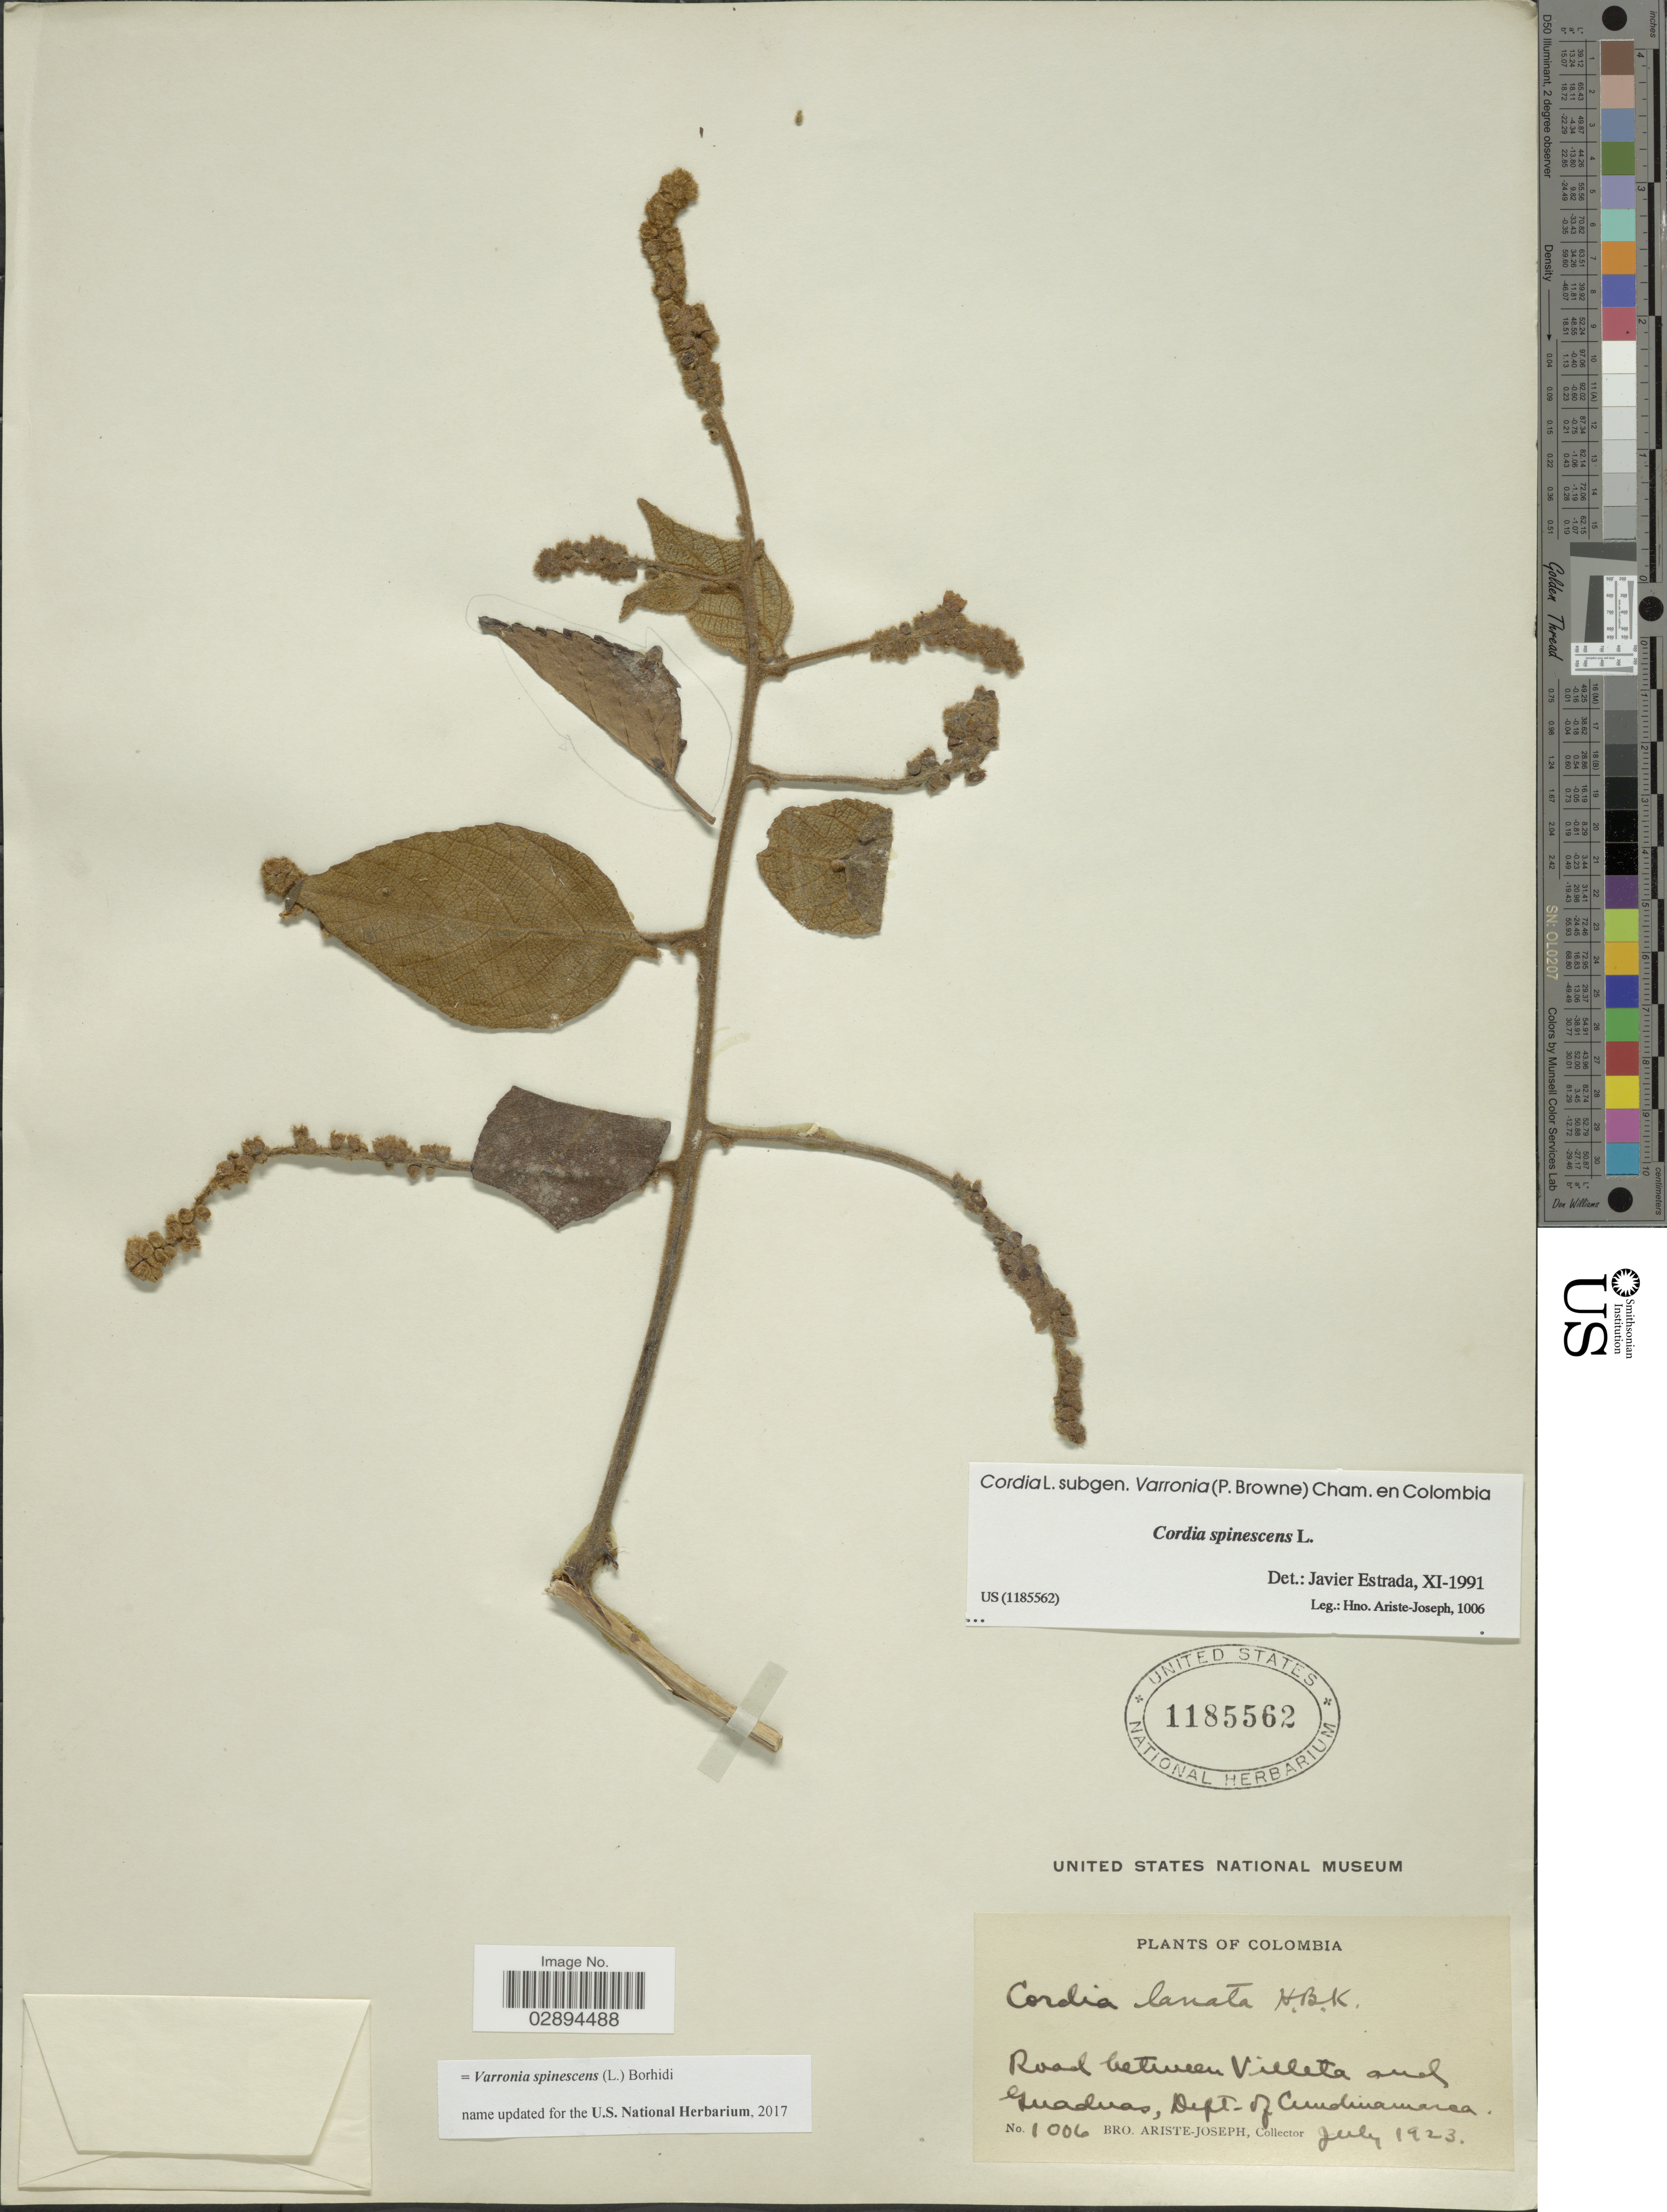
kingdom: Plantae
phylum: Tracheophyta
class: Magnoliopsida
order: Boraginales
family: Cordiaceae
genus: Varronia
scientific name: Varronia spinescens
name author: (L.) Borhidi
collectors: Bro. Ariste-Joseph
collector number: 1006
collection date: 1923-07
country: Colombia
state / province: Cundinamarca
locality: Road between Villeta and Guaduas, Dept. of Cundinamarca.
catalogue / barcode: US 1185562